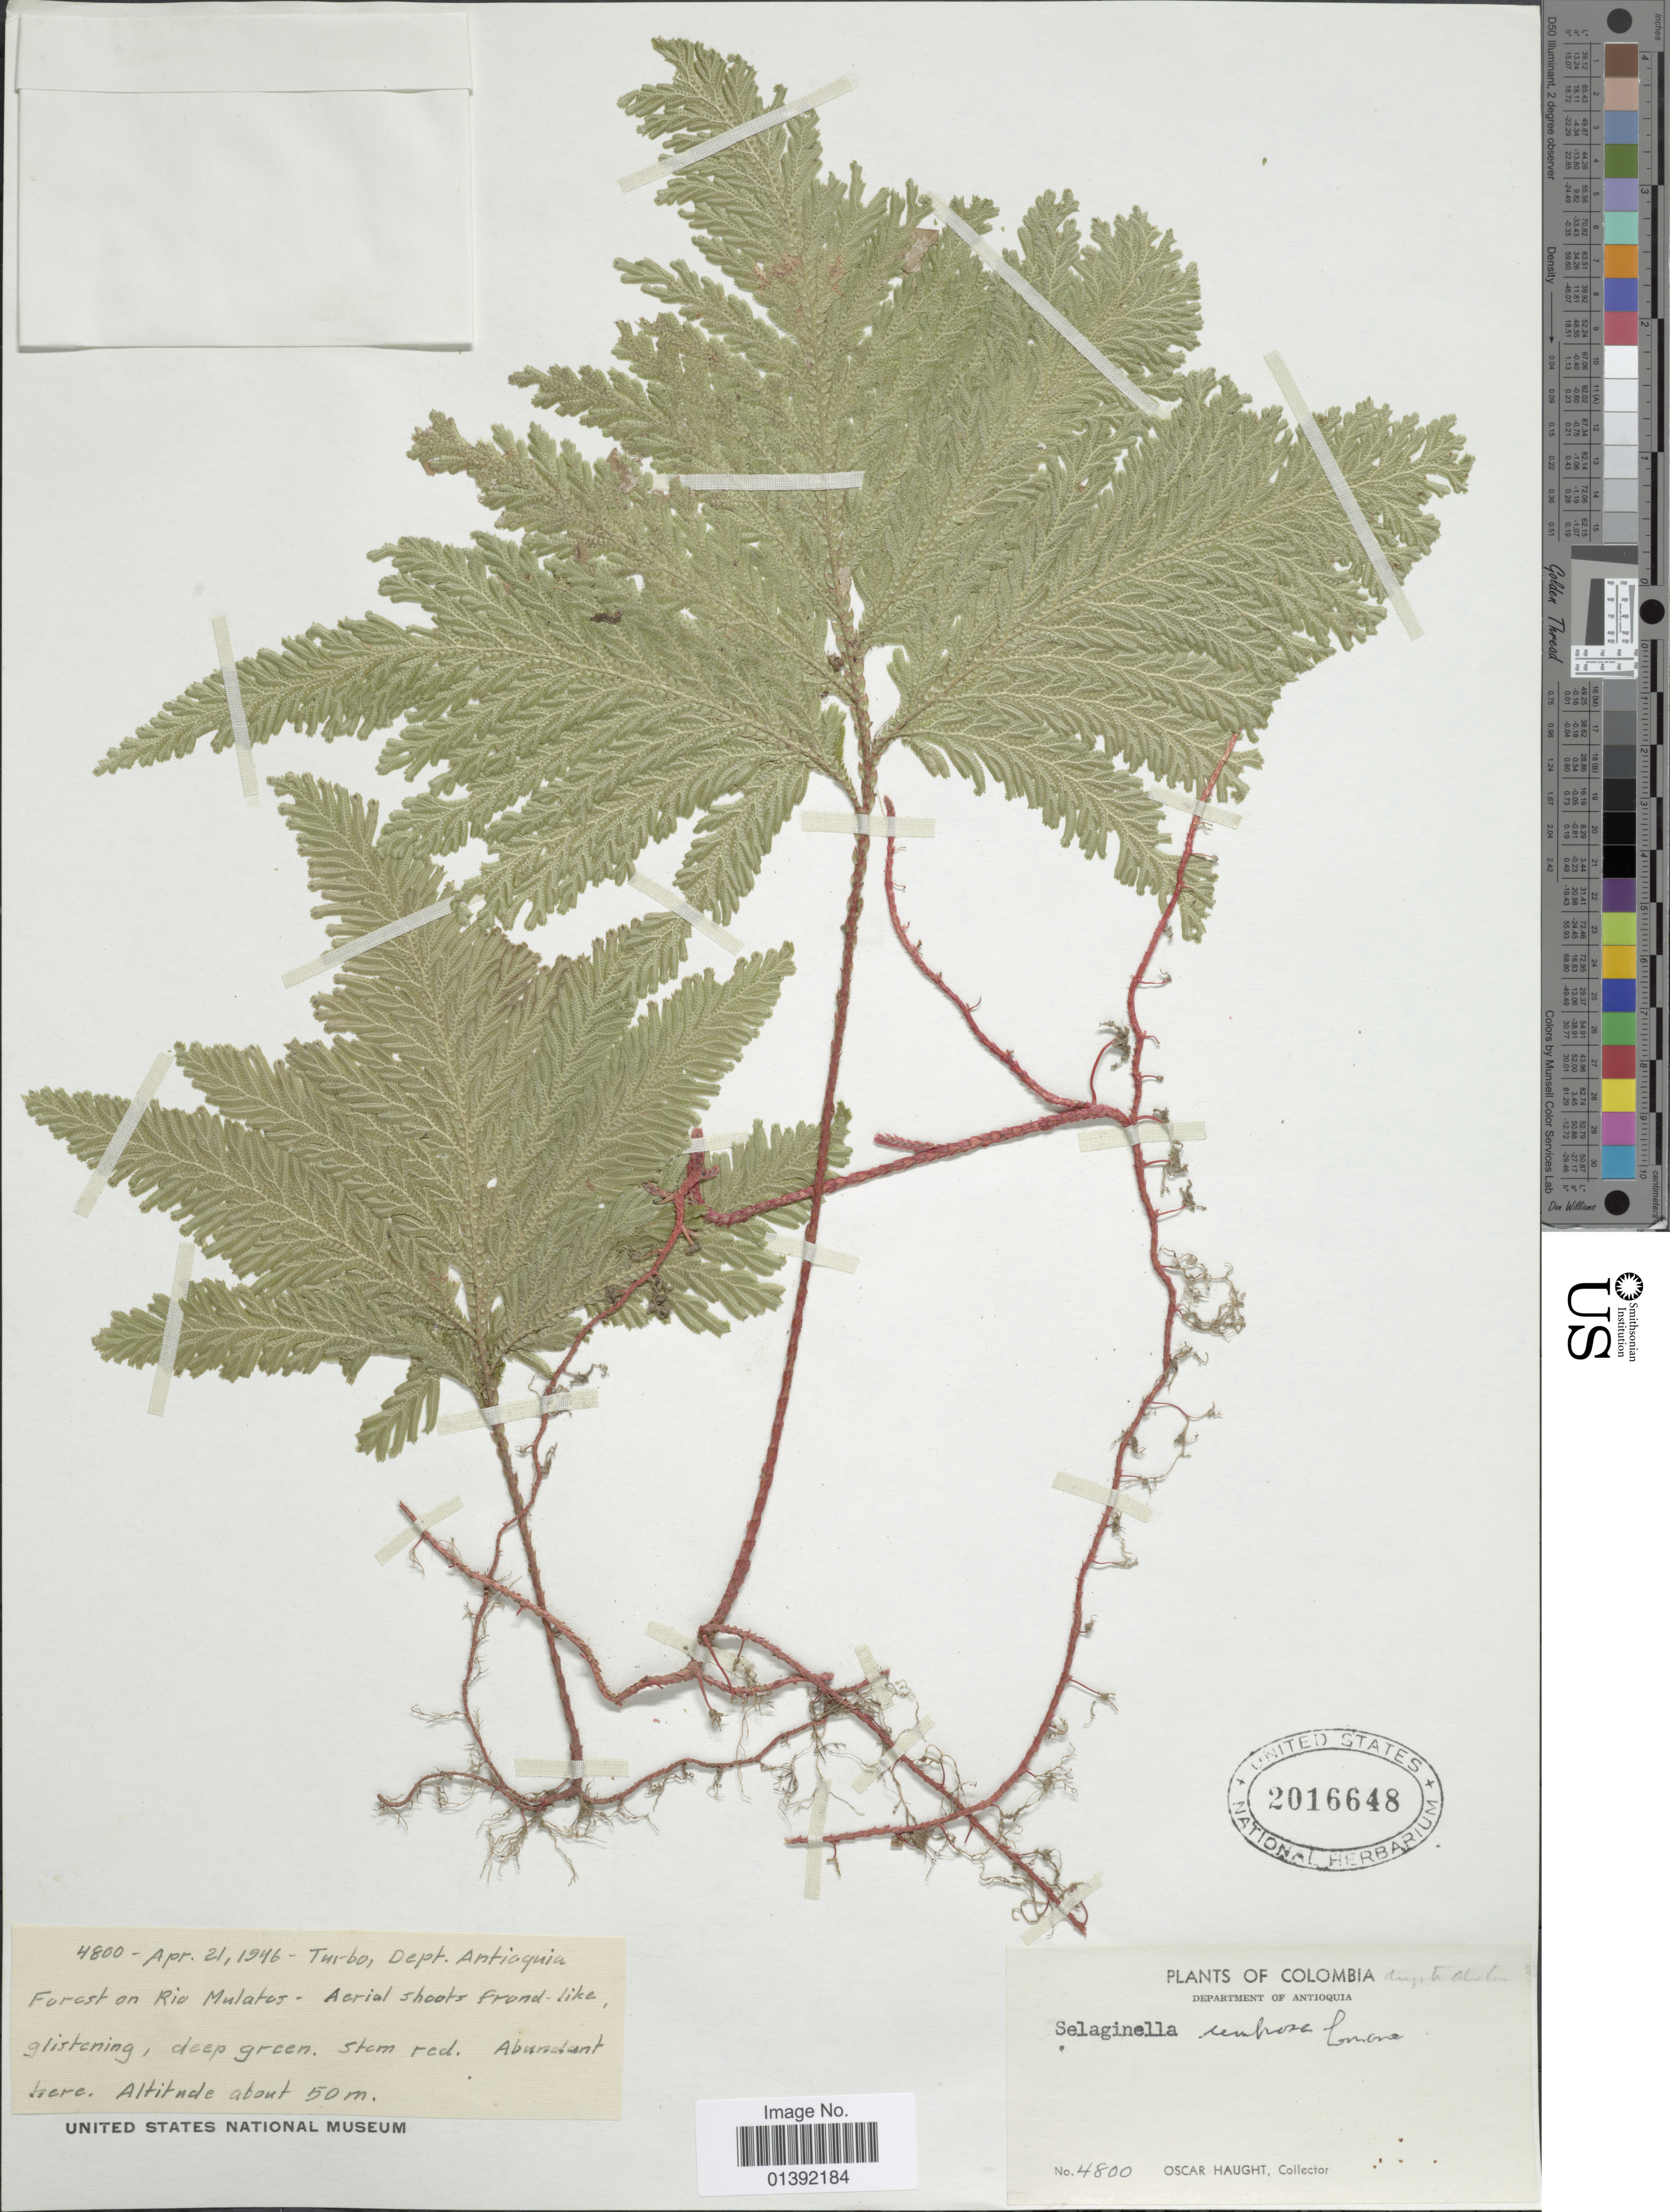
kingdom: Plantae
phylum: Tracheophyta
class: Lycopodiopsida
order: Selaginellales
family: Selaginellaceae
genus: Selaginella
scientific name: Selaginella umbrosa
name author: Lem. ex Hieron.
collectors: O. L. Haught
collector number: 4800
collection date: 1946-04-21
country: Colombia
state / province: Antioquia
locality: Turbo, forest on Rio Mulatos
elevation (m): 50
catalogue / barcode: US 2016648